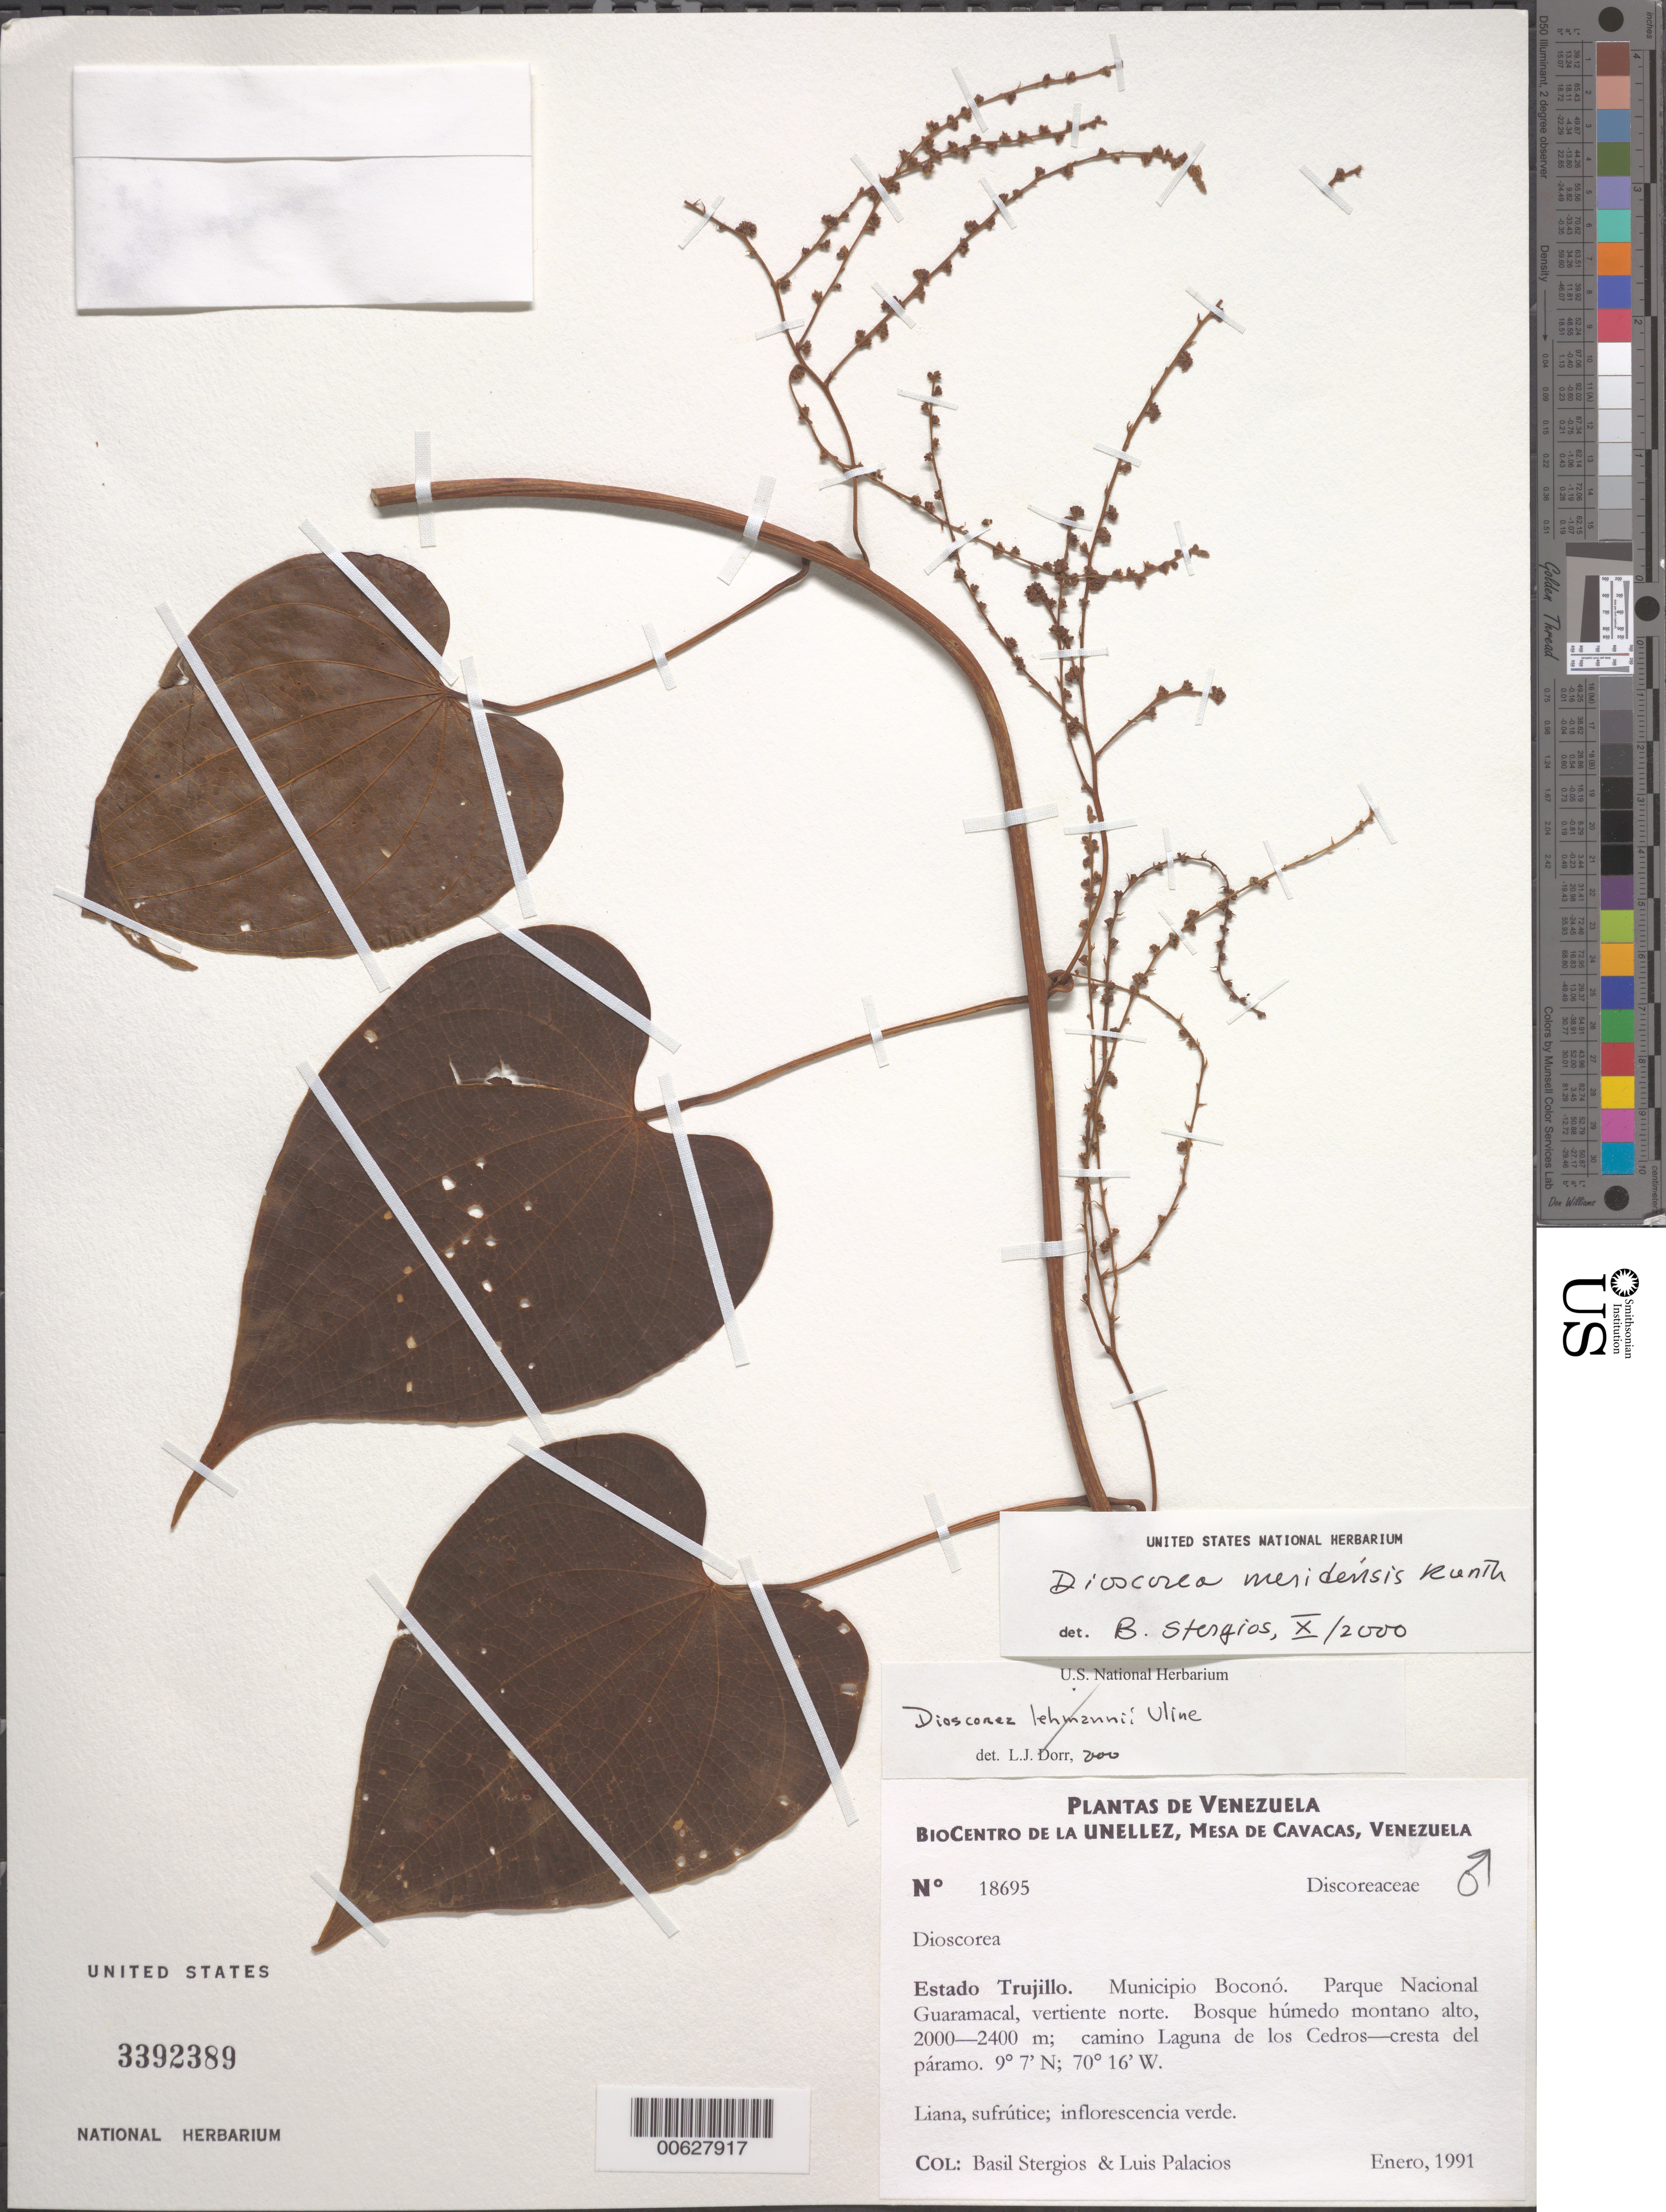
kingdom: Plantae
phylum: Tracheophyta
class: Liliopsida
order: Dioscoreales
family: Dioscoreaceae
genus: Dioscorea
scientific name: Dioscorea meridensis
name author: Kunth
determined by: Stergios, B. G.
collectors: B. G. Stergios & L. Palacios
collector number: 18695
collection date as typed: Jan 1991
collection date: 1991-01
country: Venezuela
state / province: Trujillo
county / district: Boconó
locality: Parque Nacional Guaramacal, vertiente N, camino laguna de los Cedros-cresta del páramo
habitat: Bosque húmedo montano alto.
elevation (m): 2000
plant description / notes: PORT, US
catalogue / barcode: US 3392389